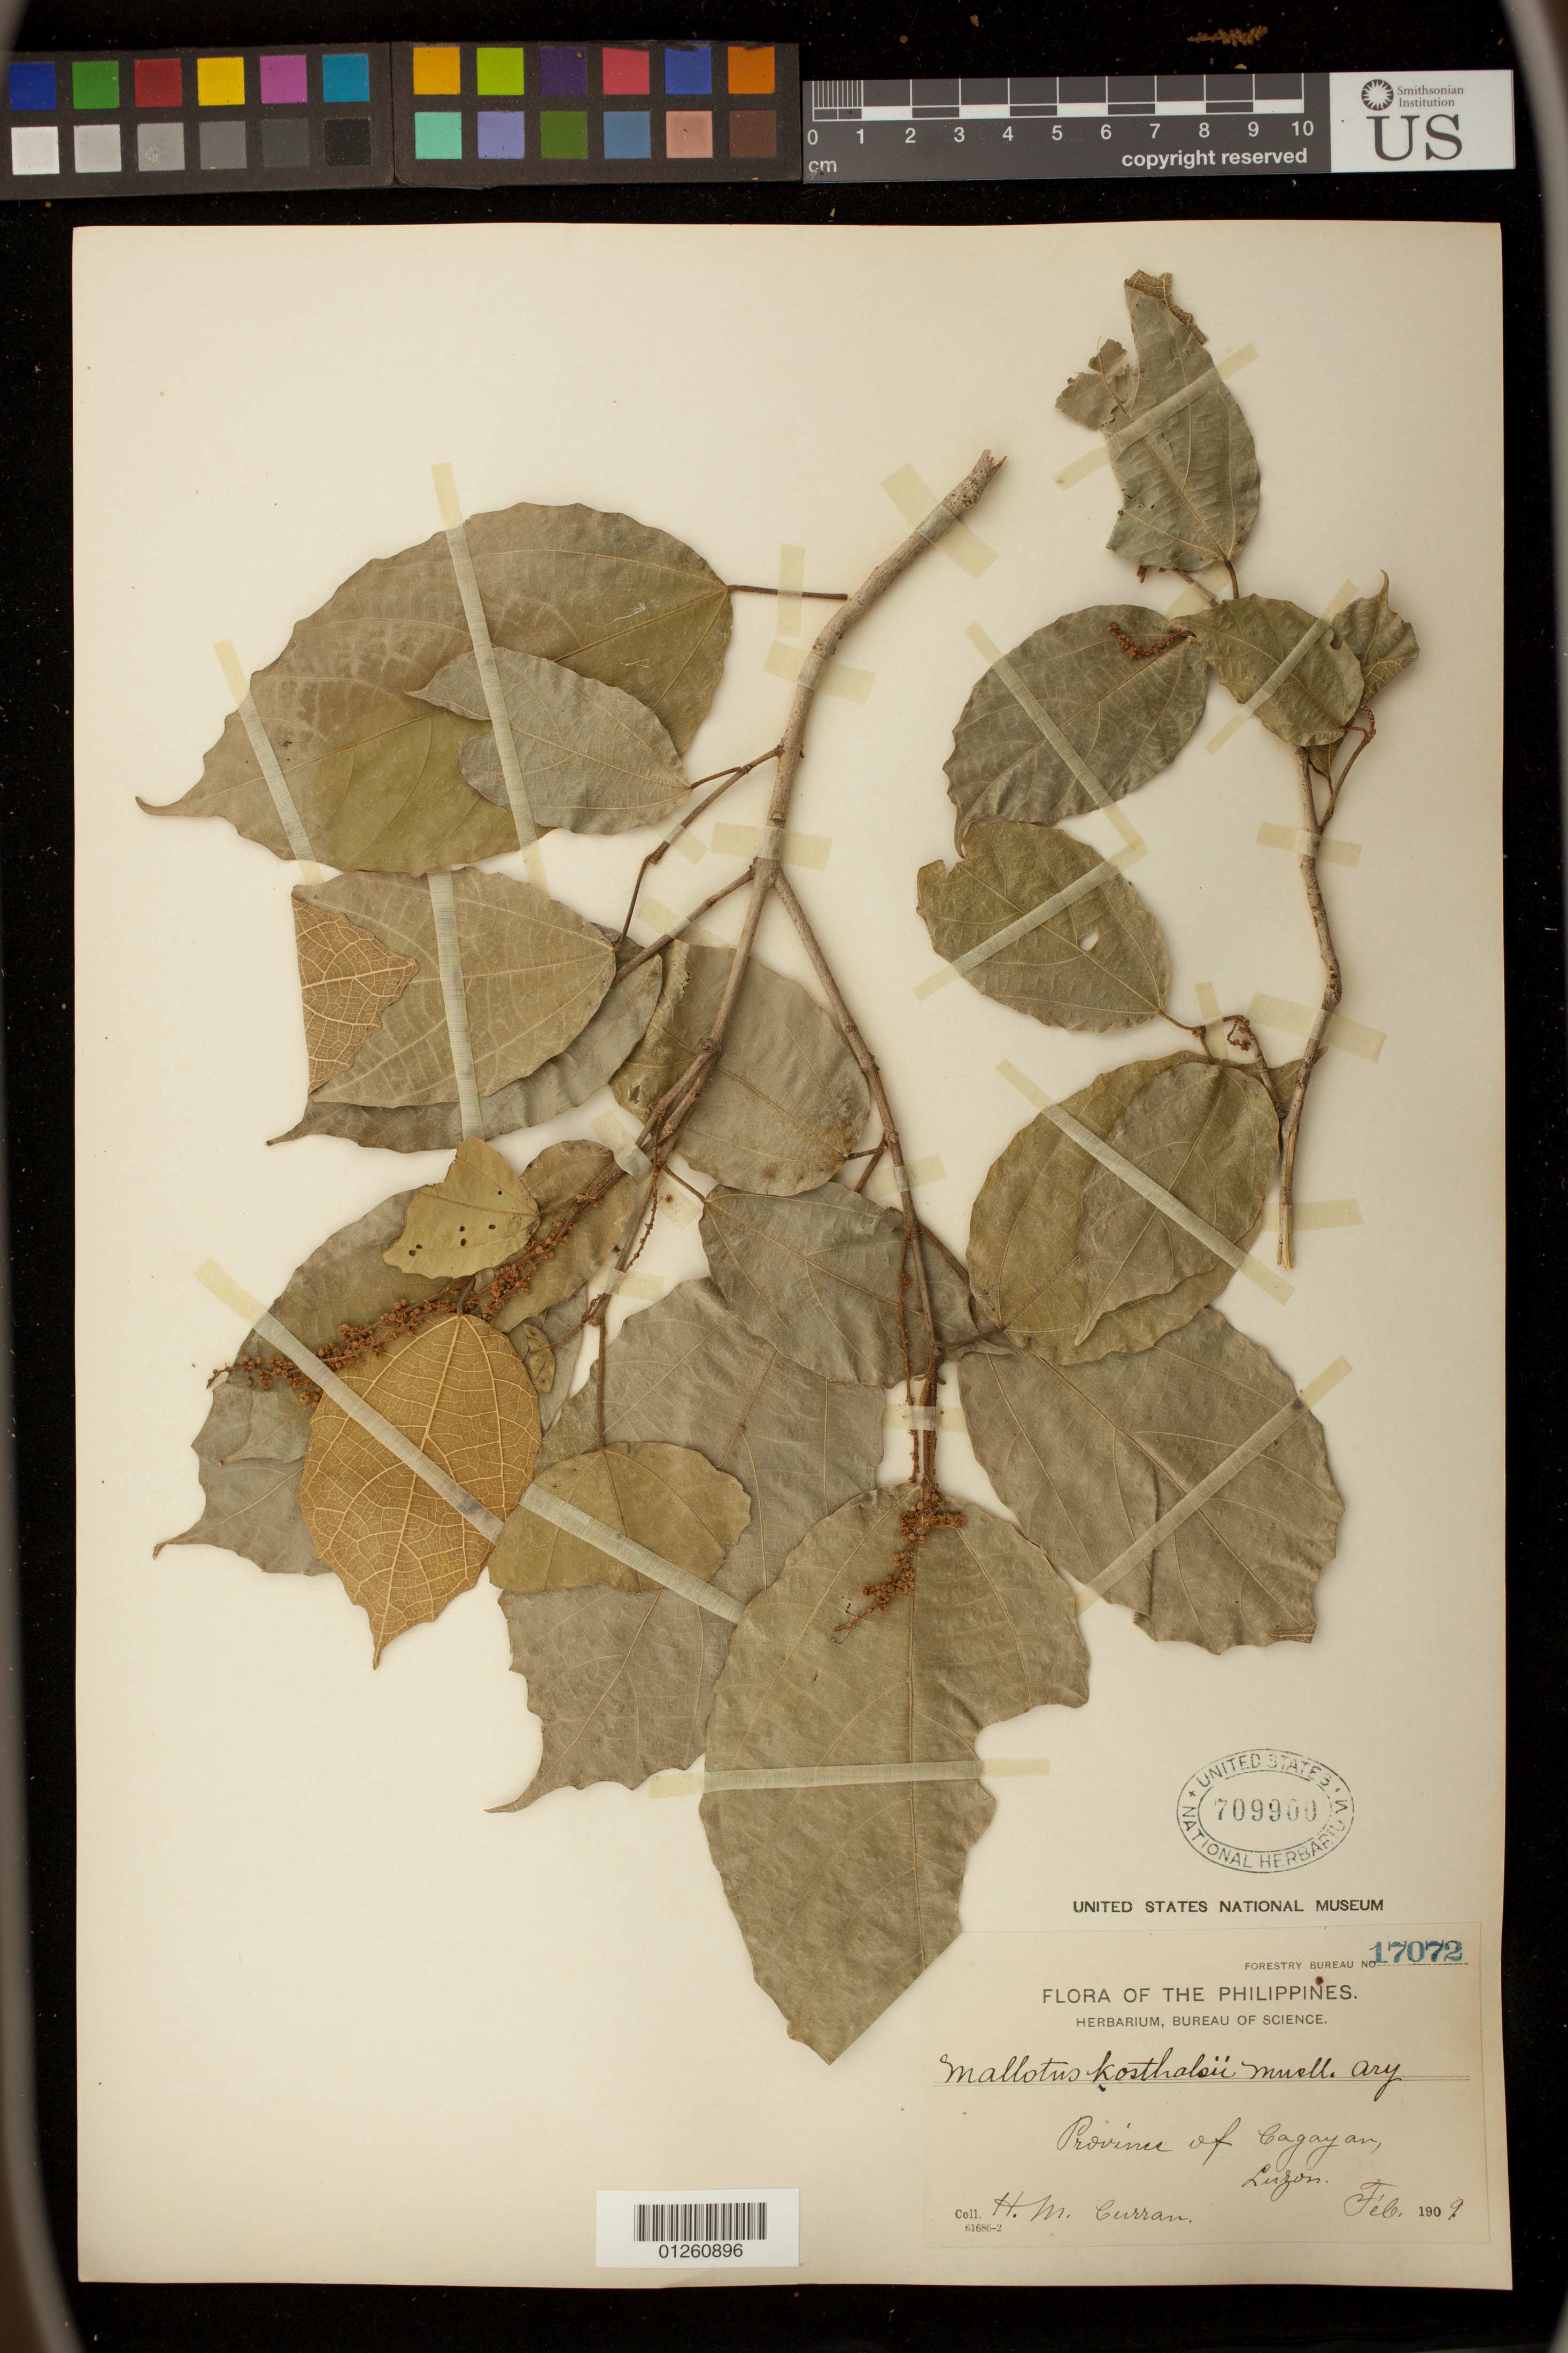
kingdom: Plantae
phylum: Tracheophyta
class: Magnoliopsida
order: Malpighiales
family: Euphorbiaceae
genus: Mallotus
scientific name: Mallotus korthalsii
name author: Müll. Arg.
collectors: H. M. Curran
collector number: For. Bur. 17072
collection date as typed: Feb 1909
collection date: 1909-02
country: Philippines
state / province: Cagayan Valley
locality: Province of Cagayan, Luzon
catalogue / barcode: US 709900